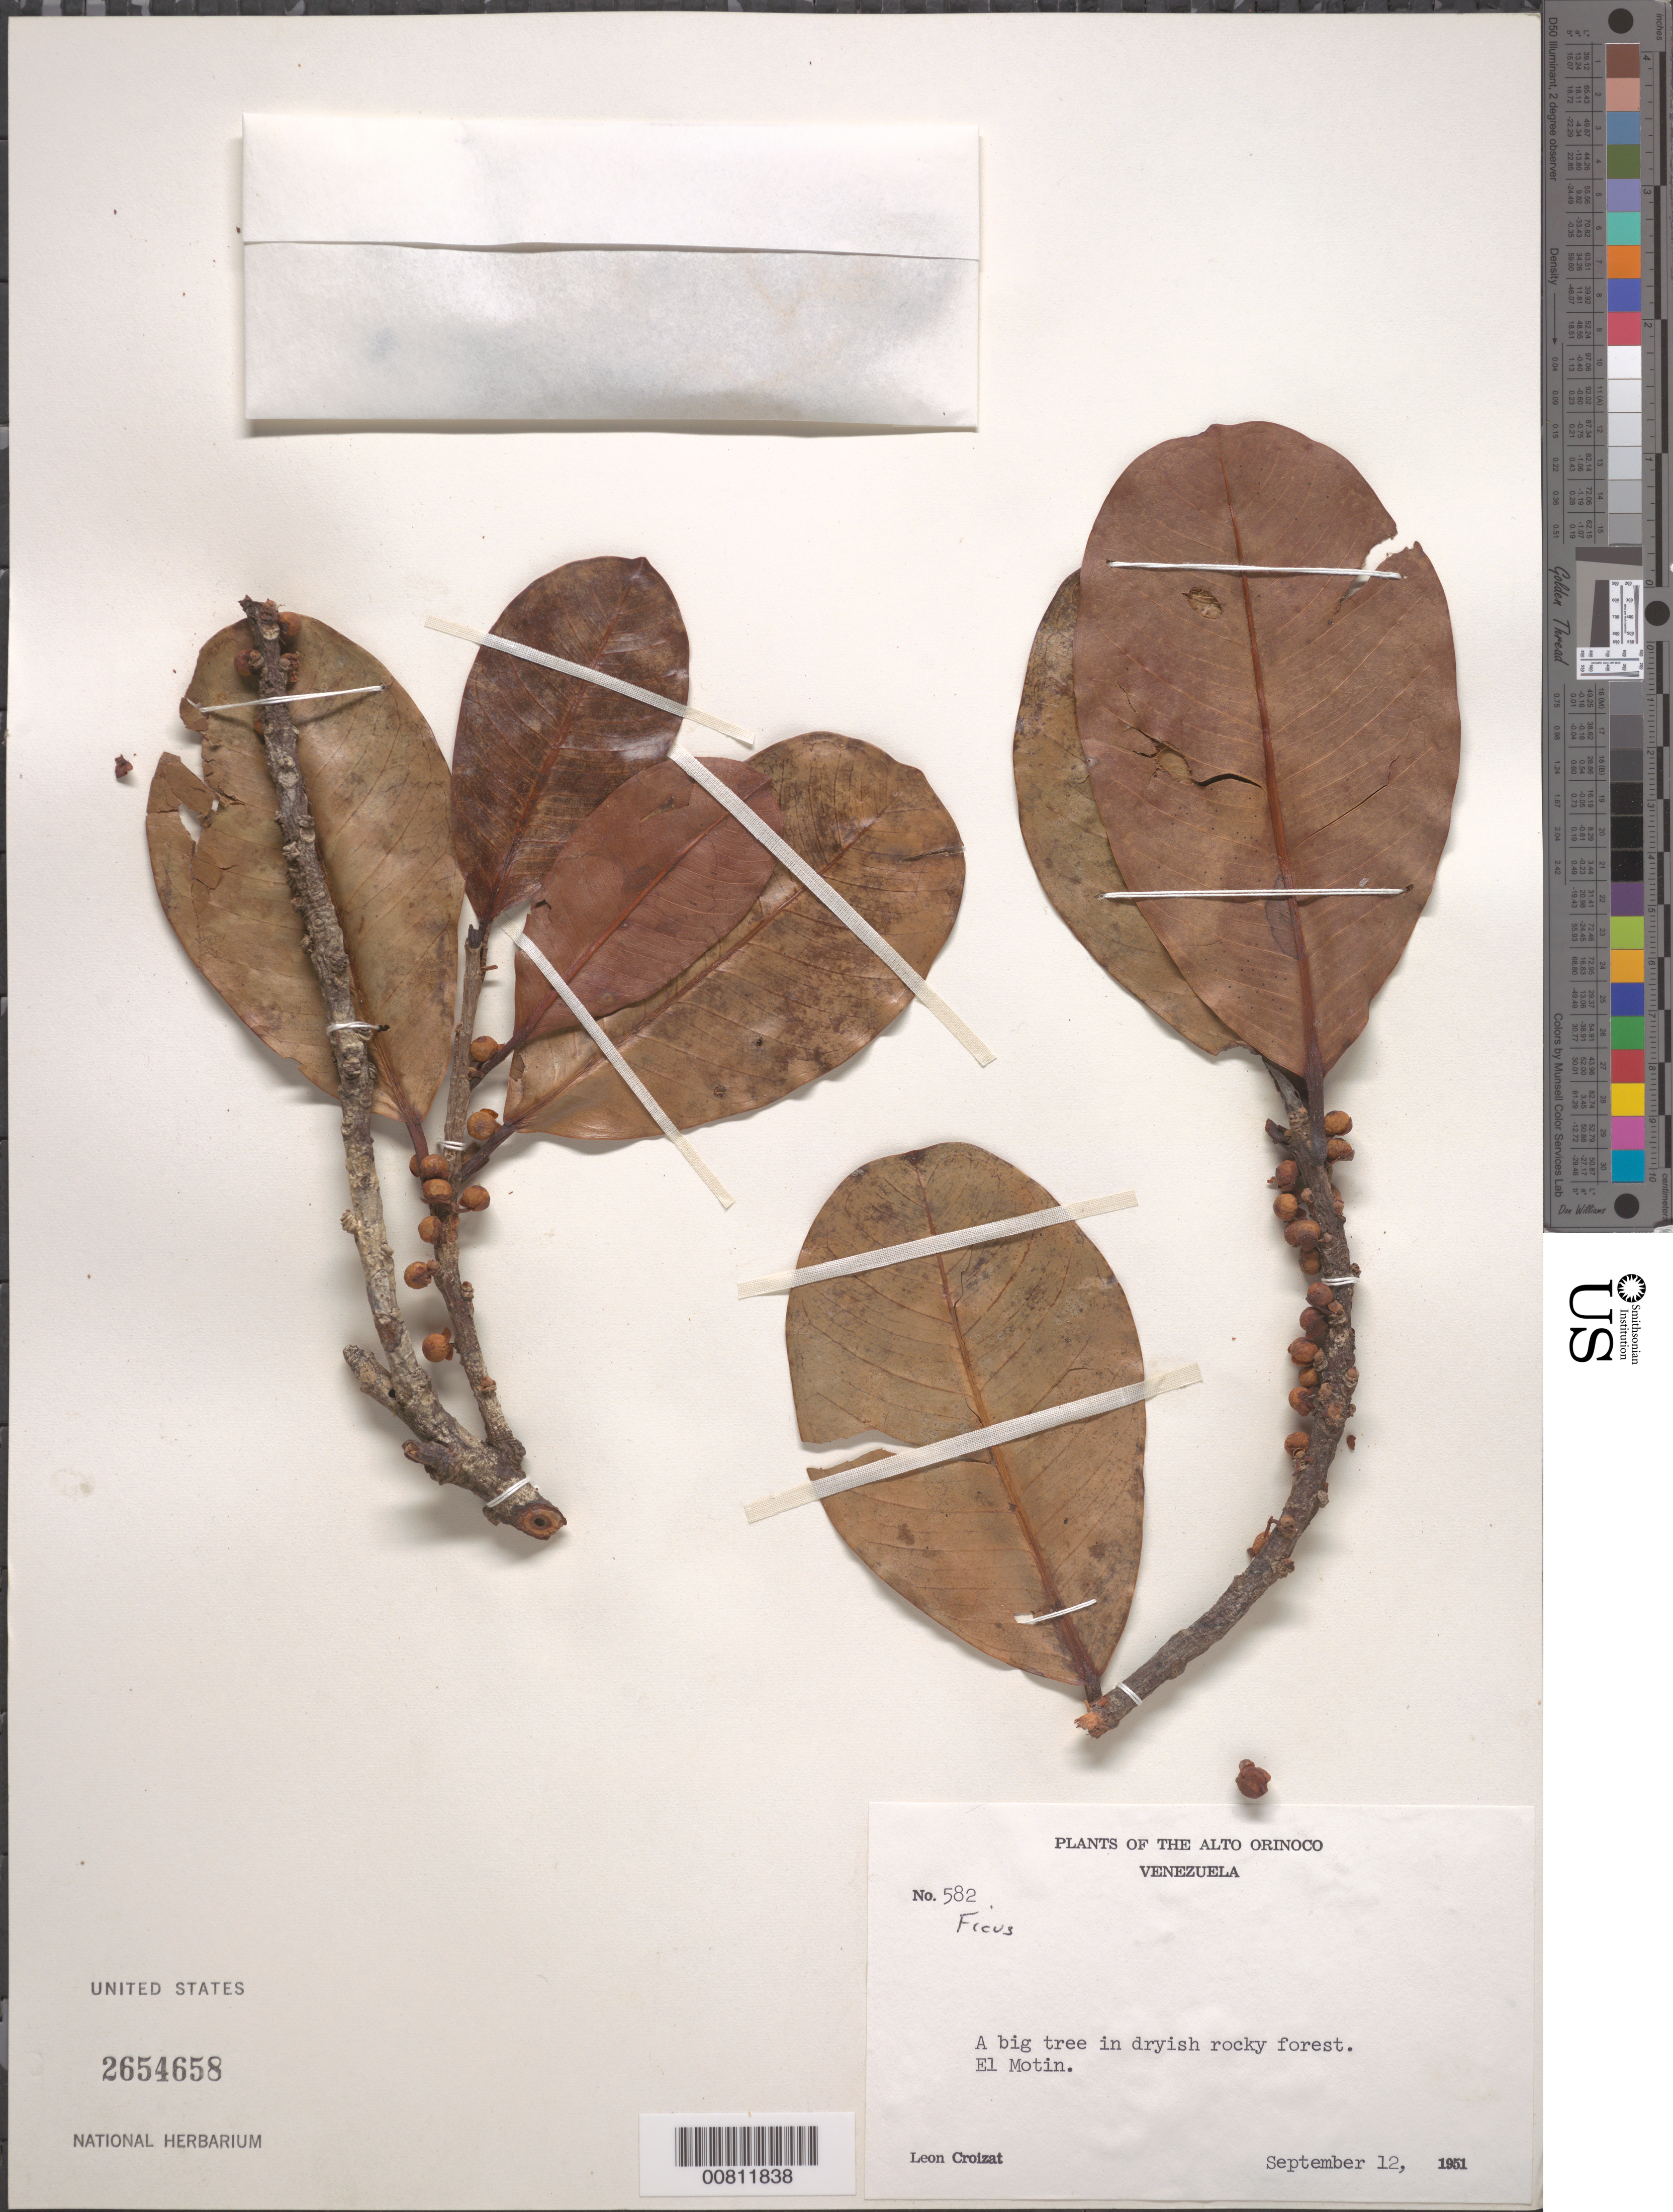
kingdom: Plantae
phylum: Tracheophyta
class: Magnoliopsida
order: Rosales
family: Moraceae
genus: Ficus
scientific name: Ficus guianensis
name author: Desv. ex Ham.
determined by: Mitidieri, Nicole, (WIS), University of Wisconsin - Madison (UNITED STATES)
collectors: L. C. M. Croizat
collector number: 582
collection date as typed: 12-Sep-51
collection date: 1951-09-12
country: Venezuela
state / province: Amazonas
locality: Alto Orinoco, El Motin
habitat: Dryish rocky forest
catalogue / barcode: US 2654658